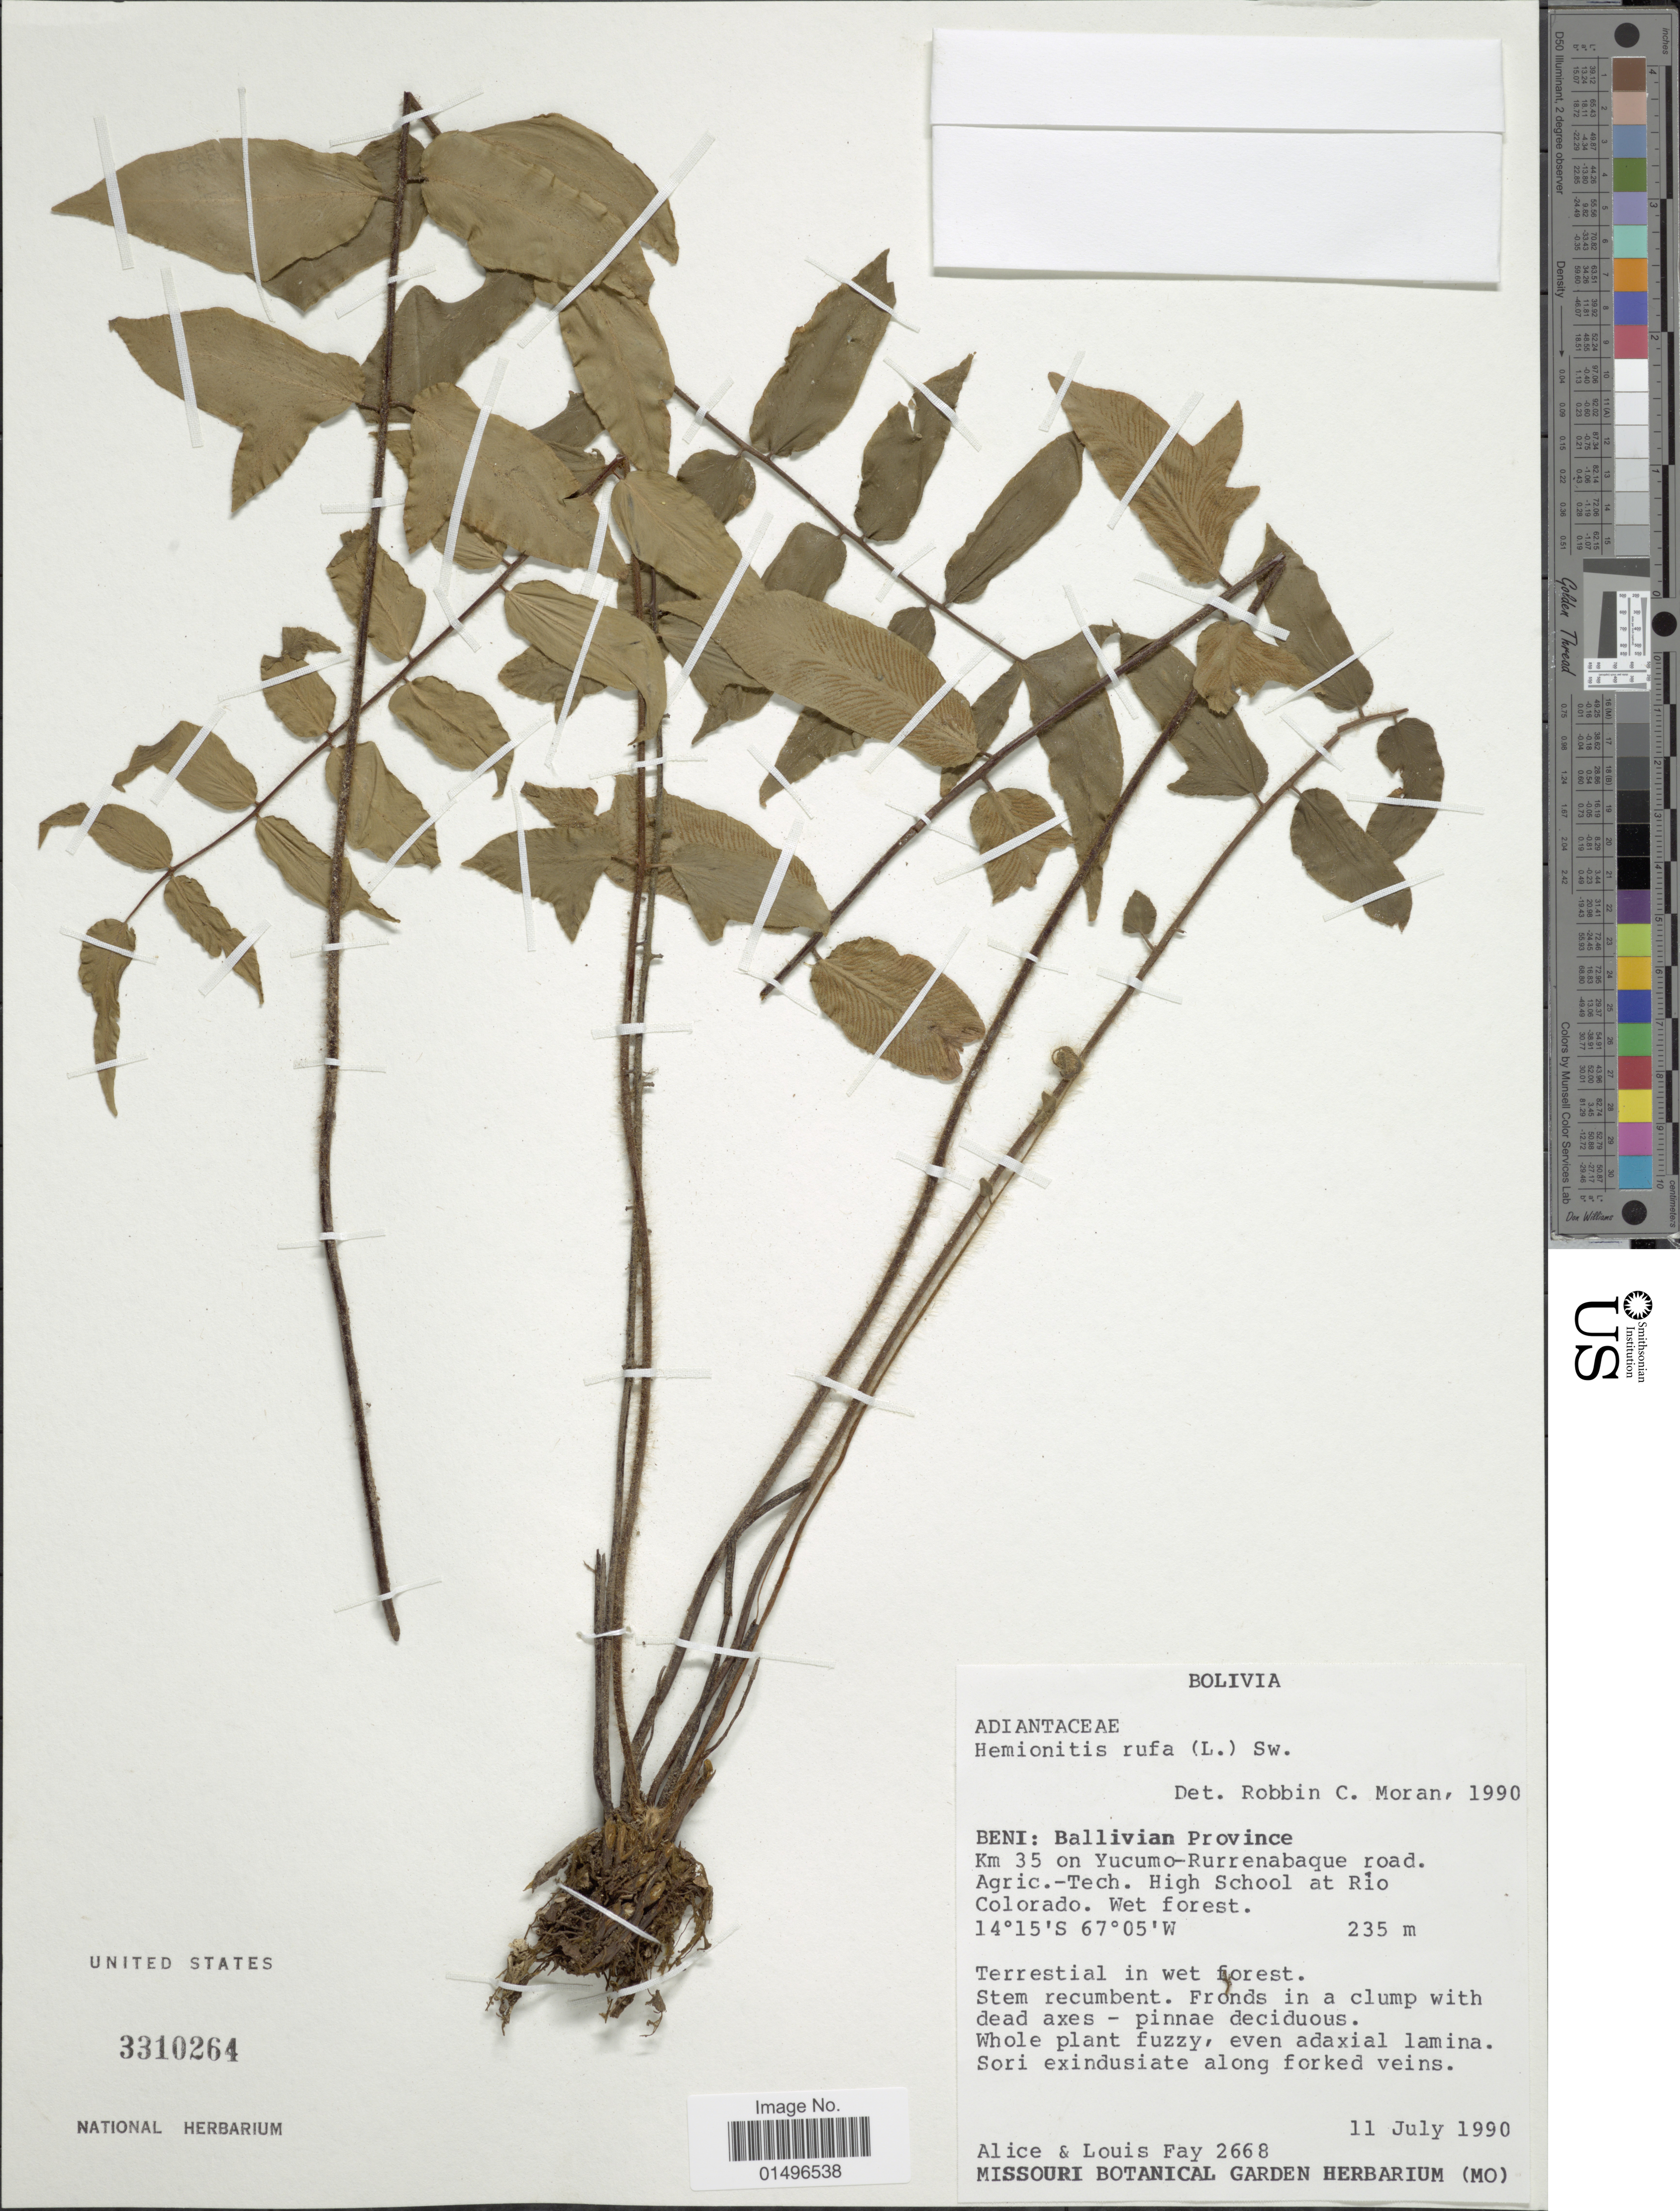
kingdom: Plantae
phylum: Tracheophyta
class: Polypodiopsida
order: Polypodiales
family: Pteridaceae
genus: Hemionitis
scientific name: Hemionitis rufa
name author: (L.) Sw.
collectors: A. Fay & L. Fay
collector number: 2668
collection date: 1990-07-11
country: Bolivia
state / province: Beni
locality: Bolivia, Ballivan Province, Km 35 on Yucumo-Rurrenabaque road. Agric.-Tech. High school at Rio Colorado.Bolivia, Vallivan Province, Km 35 on Yucumo-Rurrenabaque road. Agric.-Tech. High school at Rio Colorado.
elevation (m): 235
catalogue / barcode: US 3310264